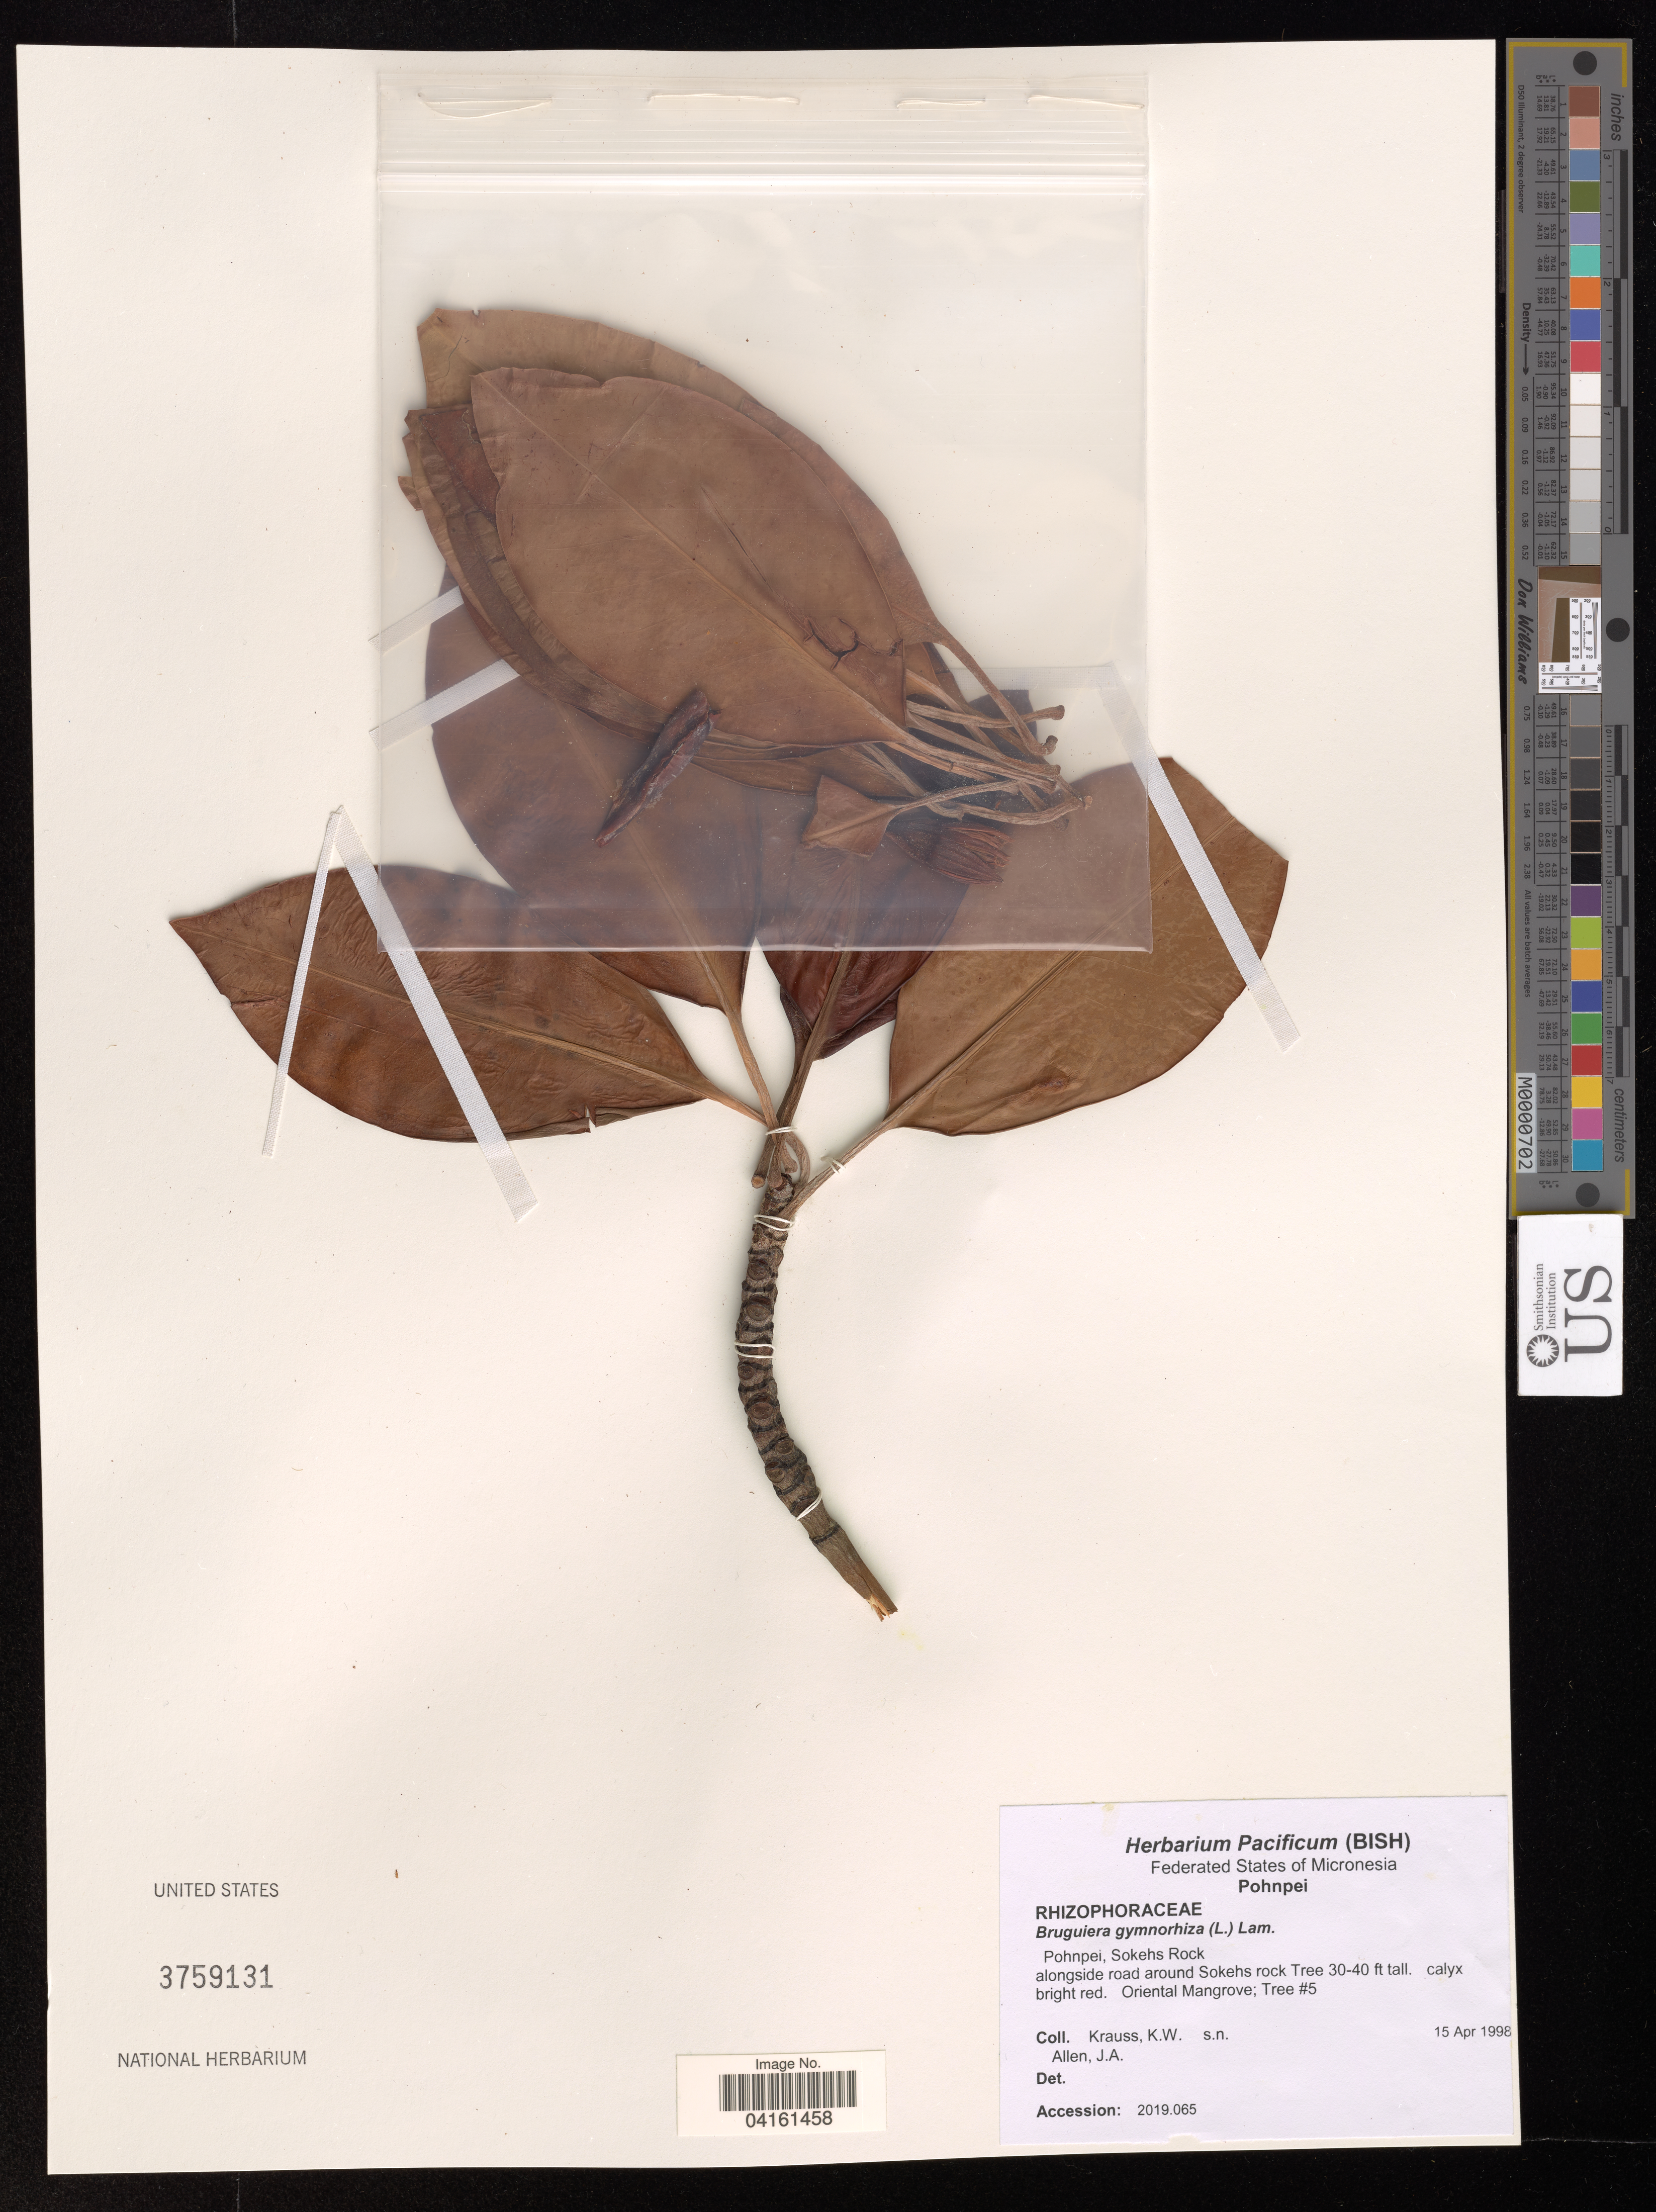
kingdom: Plantae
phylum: Tracheophyta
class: Magnoliopsida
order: Malpighiales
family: Rhizophoraceae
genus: Bruguiera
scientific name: Bruguiera gymnorhiza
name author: (L.) Savigny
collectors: K. Krauss & J. A. Allen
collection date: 1998-04-15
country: Micronesia, Federated States of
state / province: Pohnpei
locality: Sokehs Rock alongside road around Sokehs rock. Oriental Mangrove; Tree #5.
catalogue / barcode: US 3759131